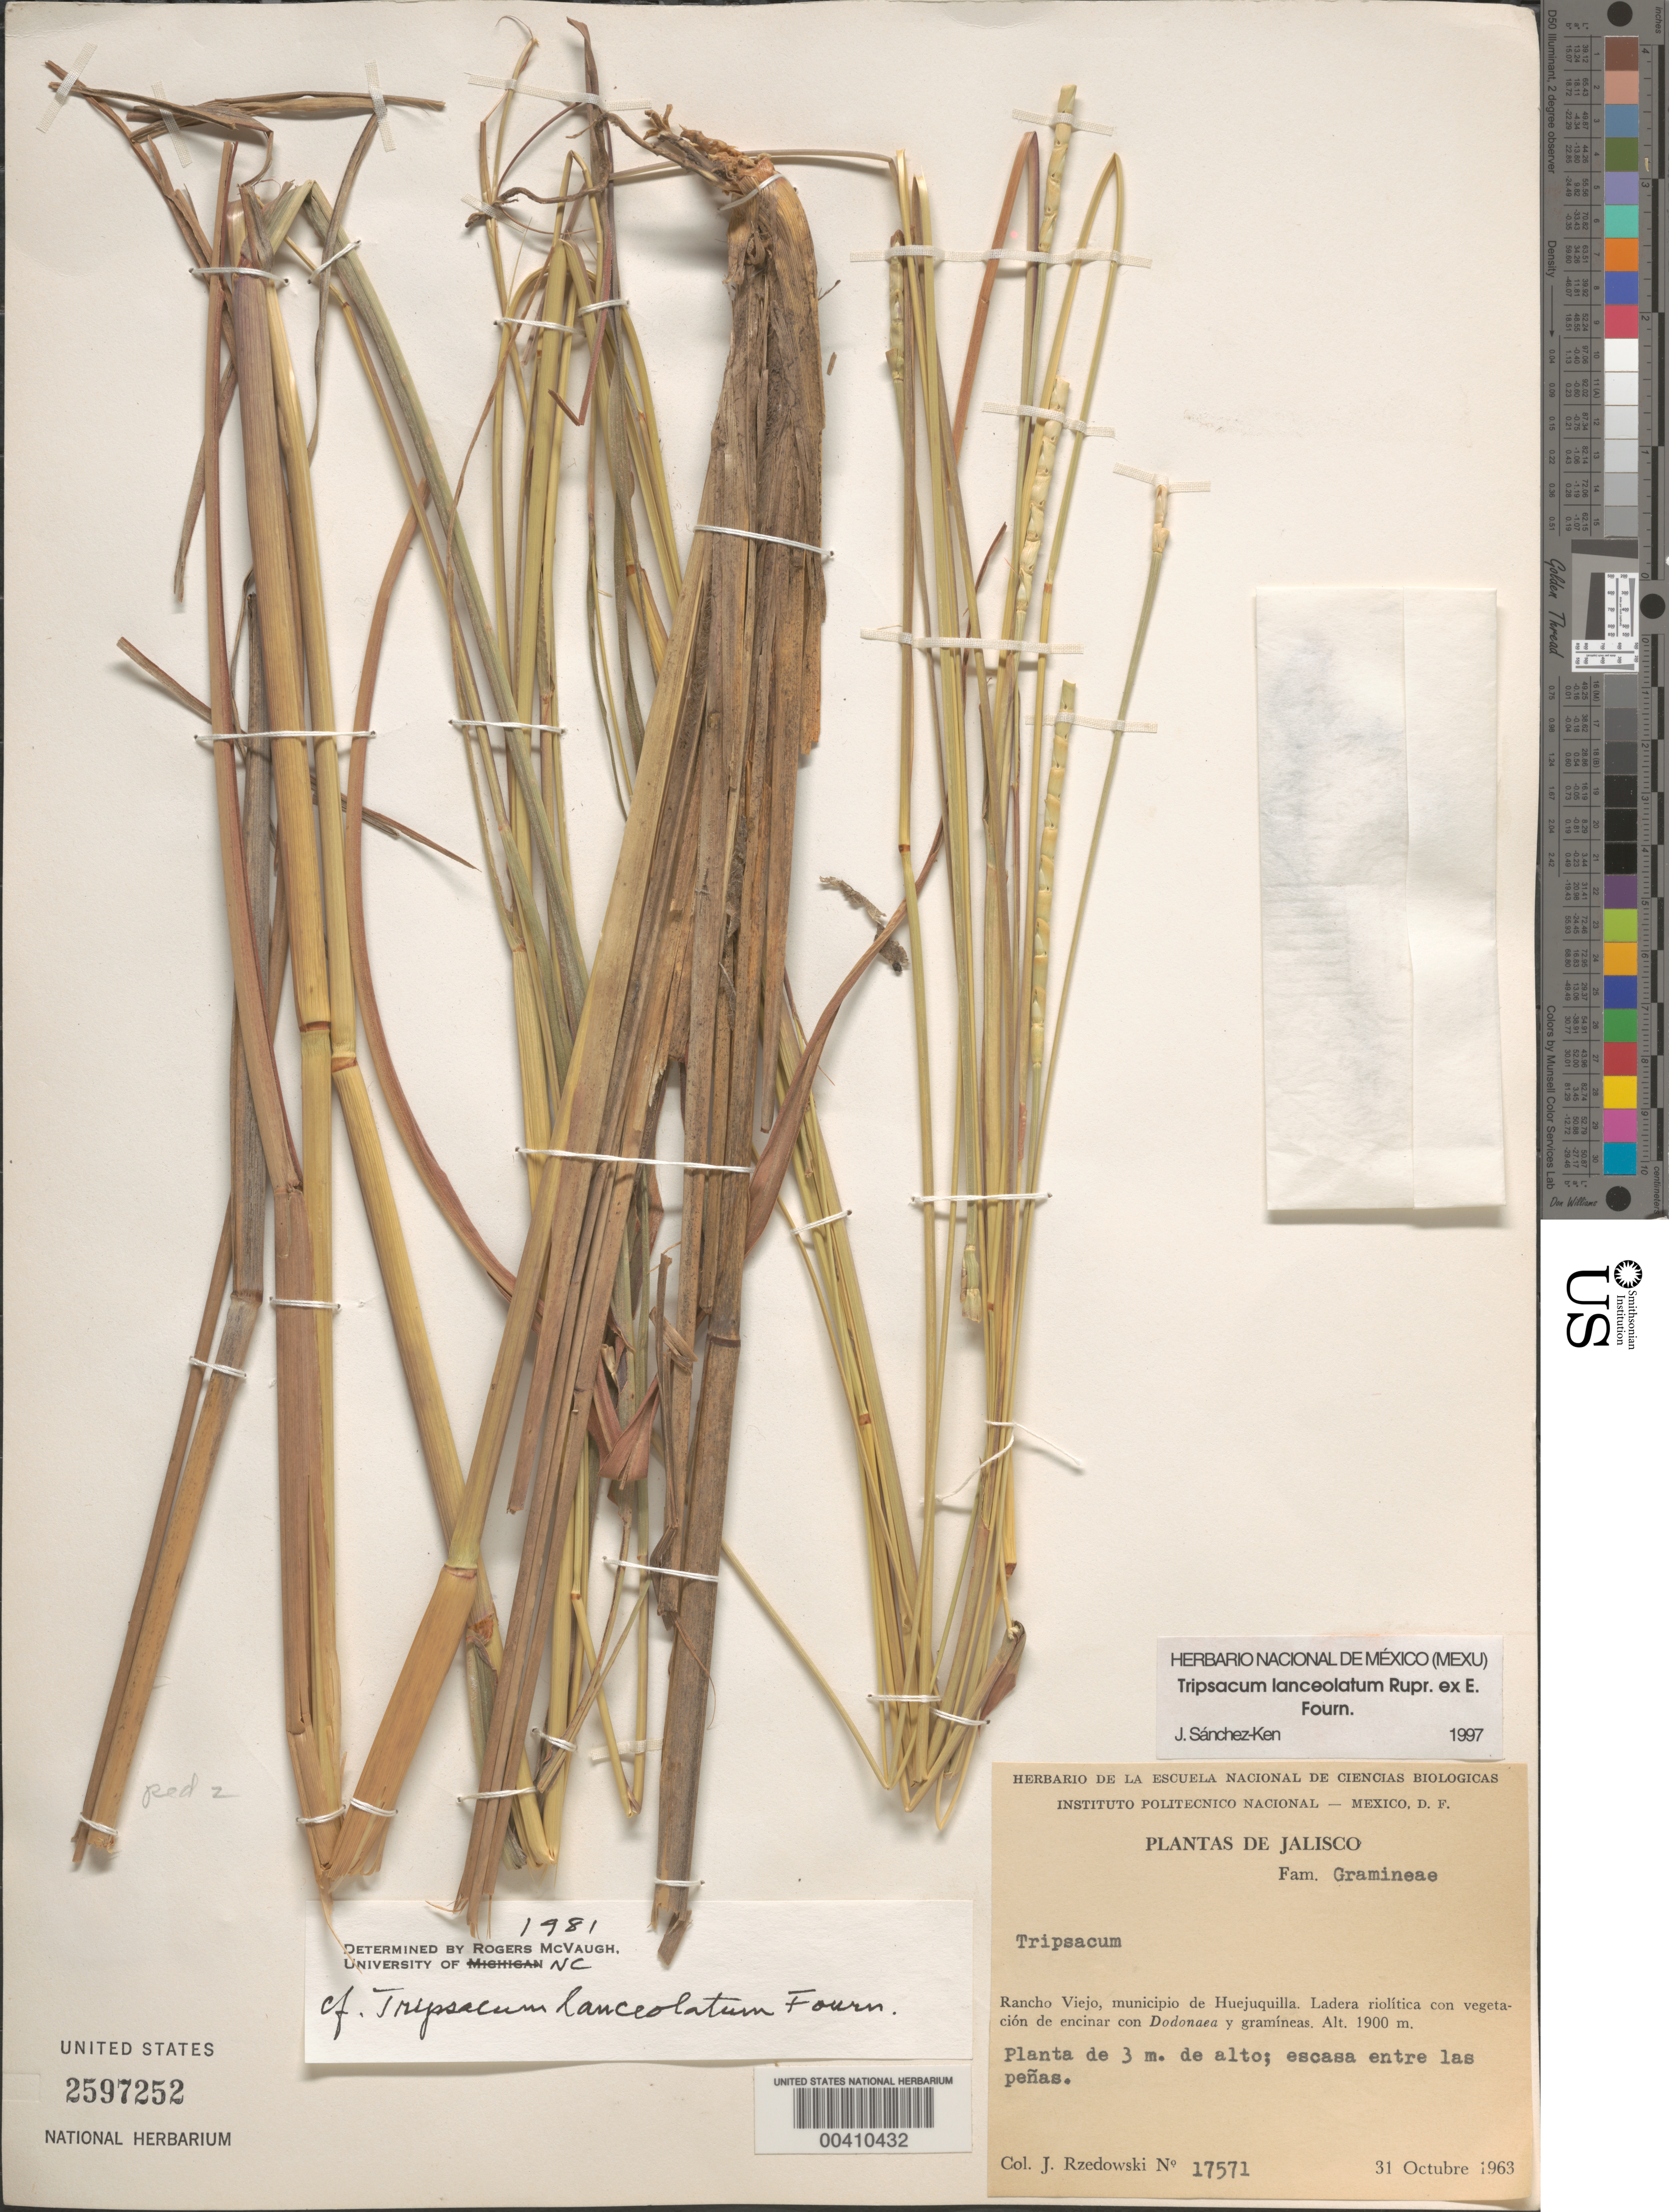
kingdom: Plantae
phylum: Tracheophyta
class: Liliopsida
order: Poales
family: Poaceae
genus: Tripsacum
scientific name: Tripsacum lanceolatum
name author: Rupr. ex E. Fourn.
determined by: McVaugh, R.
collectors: J. Rzedowski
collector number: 17571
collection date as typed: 31 Oct 1963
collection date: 1963-10-31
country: Mexico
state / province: Jalisco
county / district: Huejuequilla el Alto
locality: Rancho Viejo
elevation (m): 1900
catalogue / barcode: US 2597252